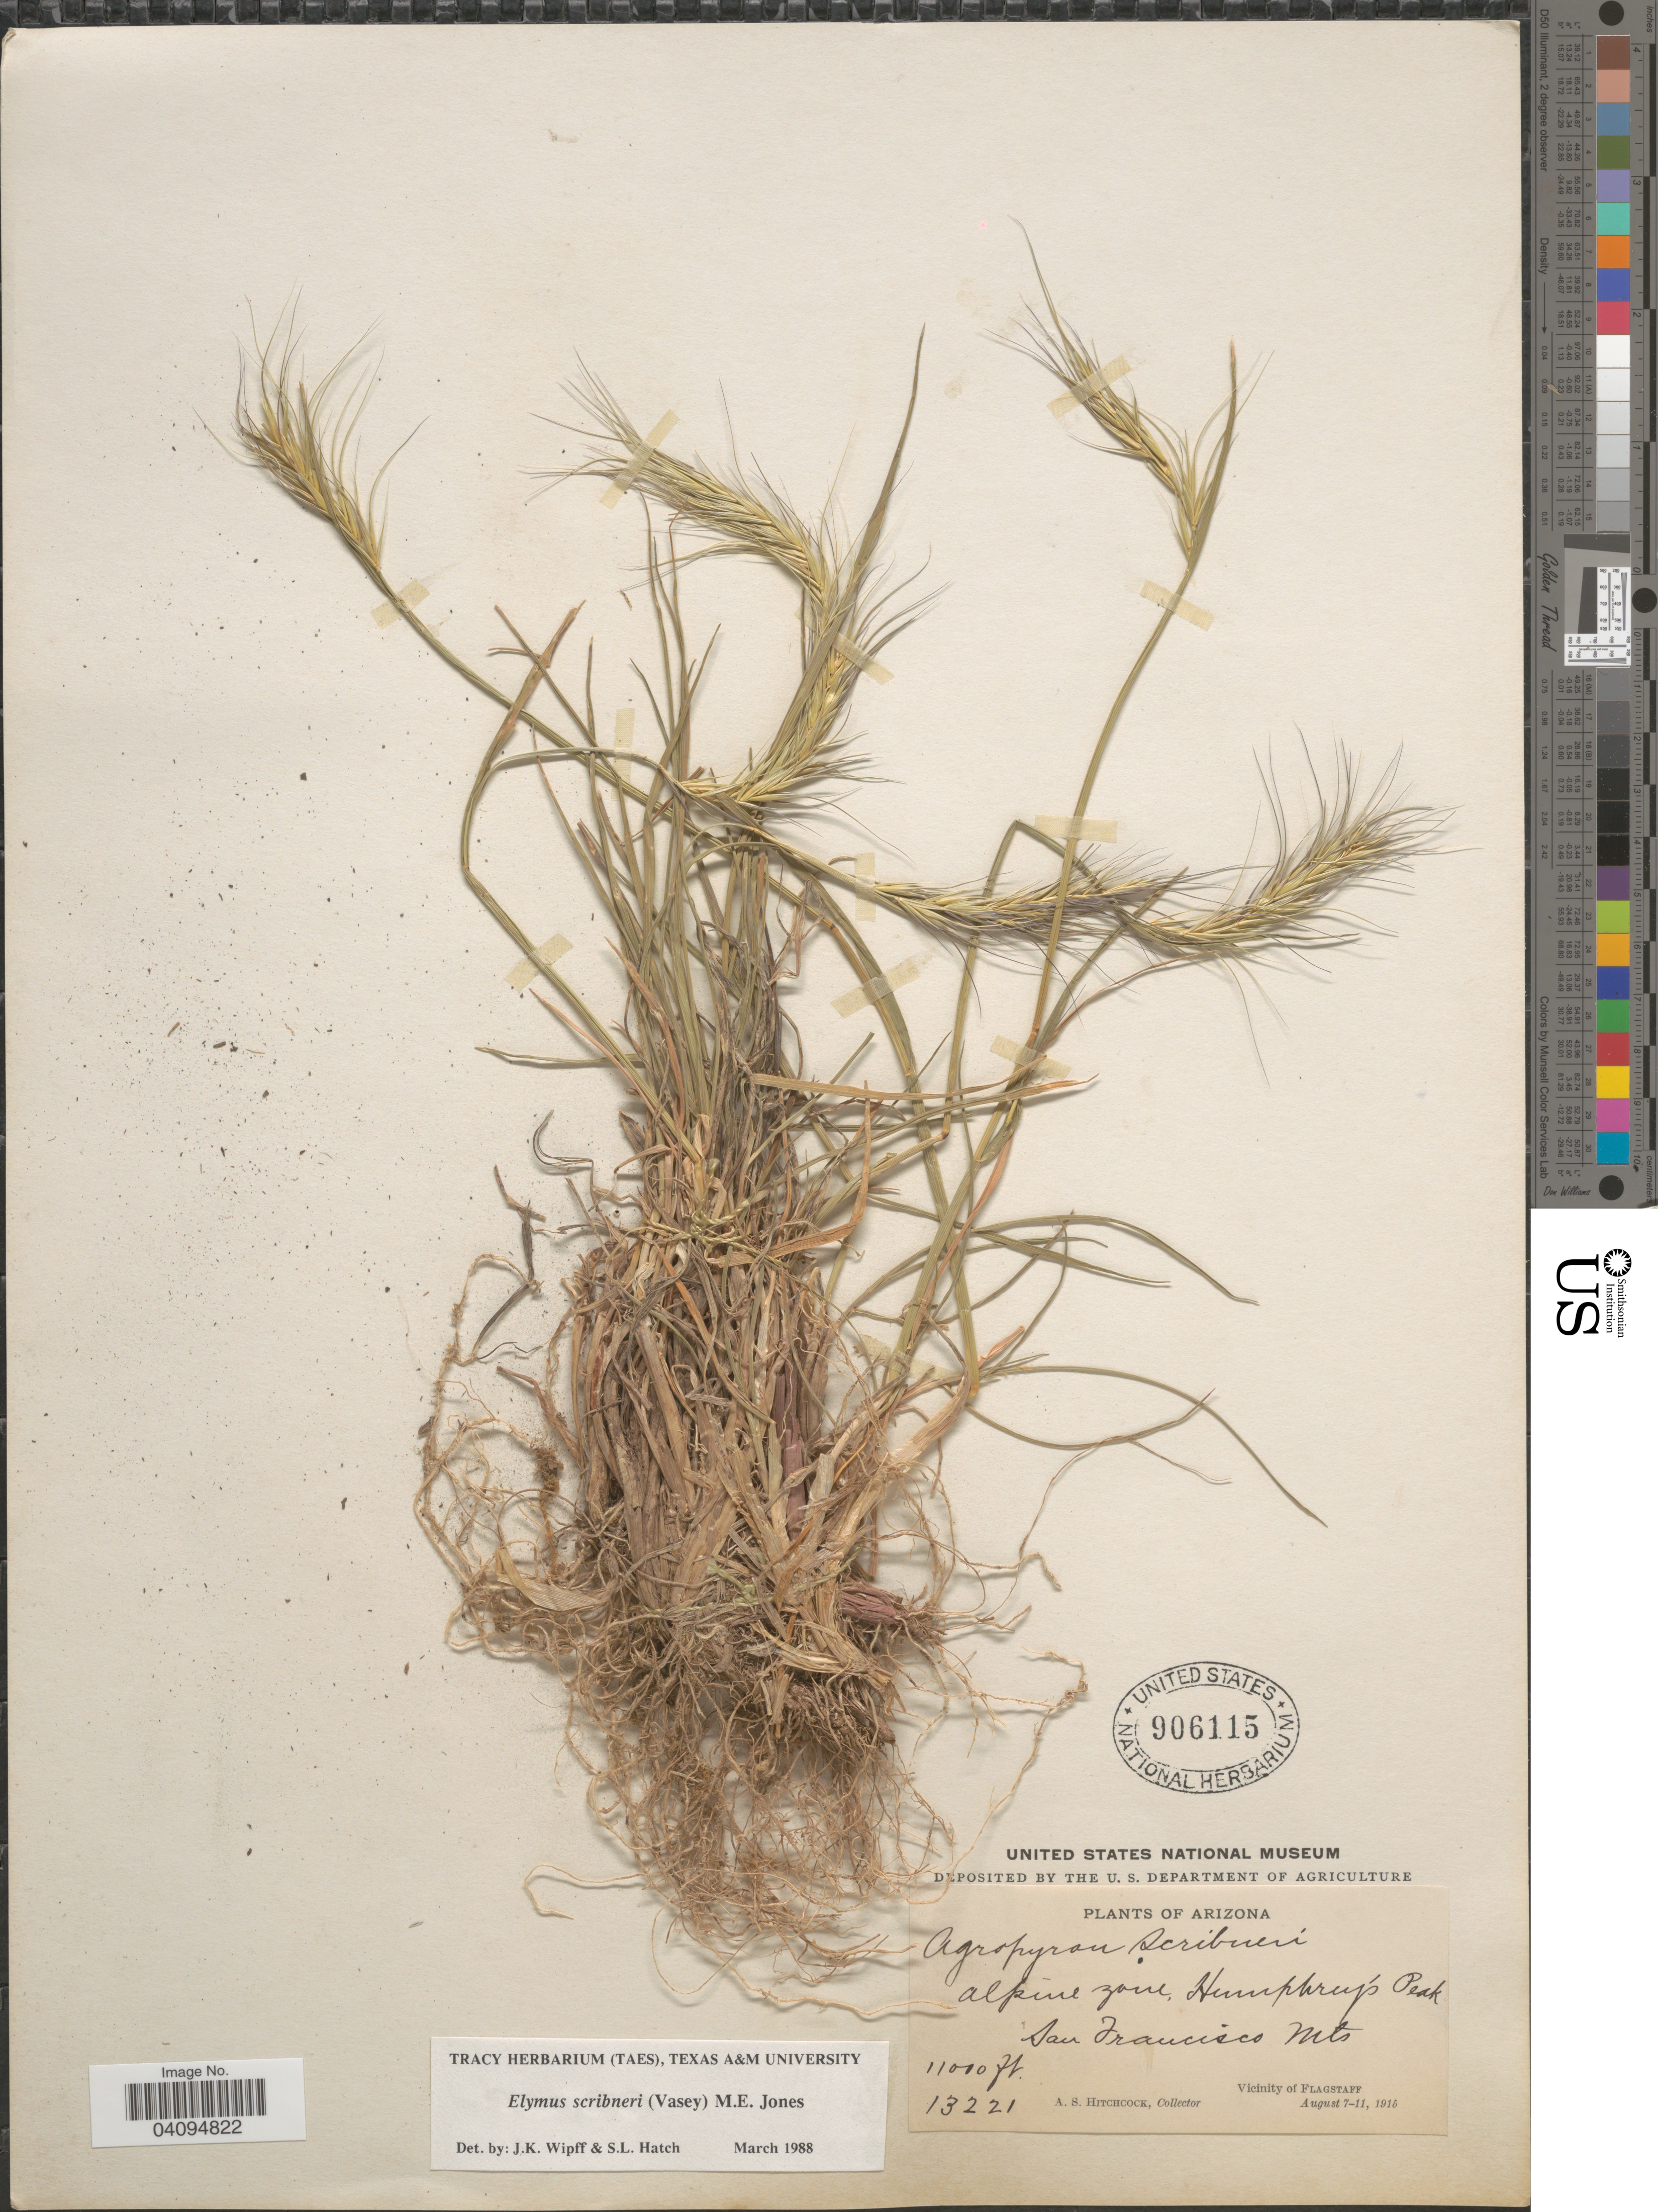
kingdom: Plantae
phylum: Tracheophyta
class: Liliopsida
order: Poales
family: Poaceae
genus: Elymus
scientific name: Elymus scribneri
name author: (Vasey) M.E. Jones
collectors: A. S. Hitchcock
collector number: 13221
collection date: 1915-08-07/1915-08-11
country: United States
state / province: Arizona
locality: Alpine zone Humphrey's Peak. San Francisco Mts. Vicinity of Flagstaff.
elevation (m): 3353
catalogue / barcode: US 906115